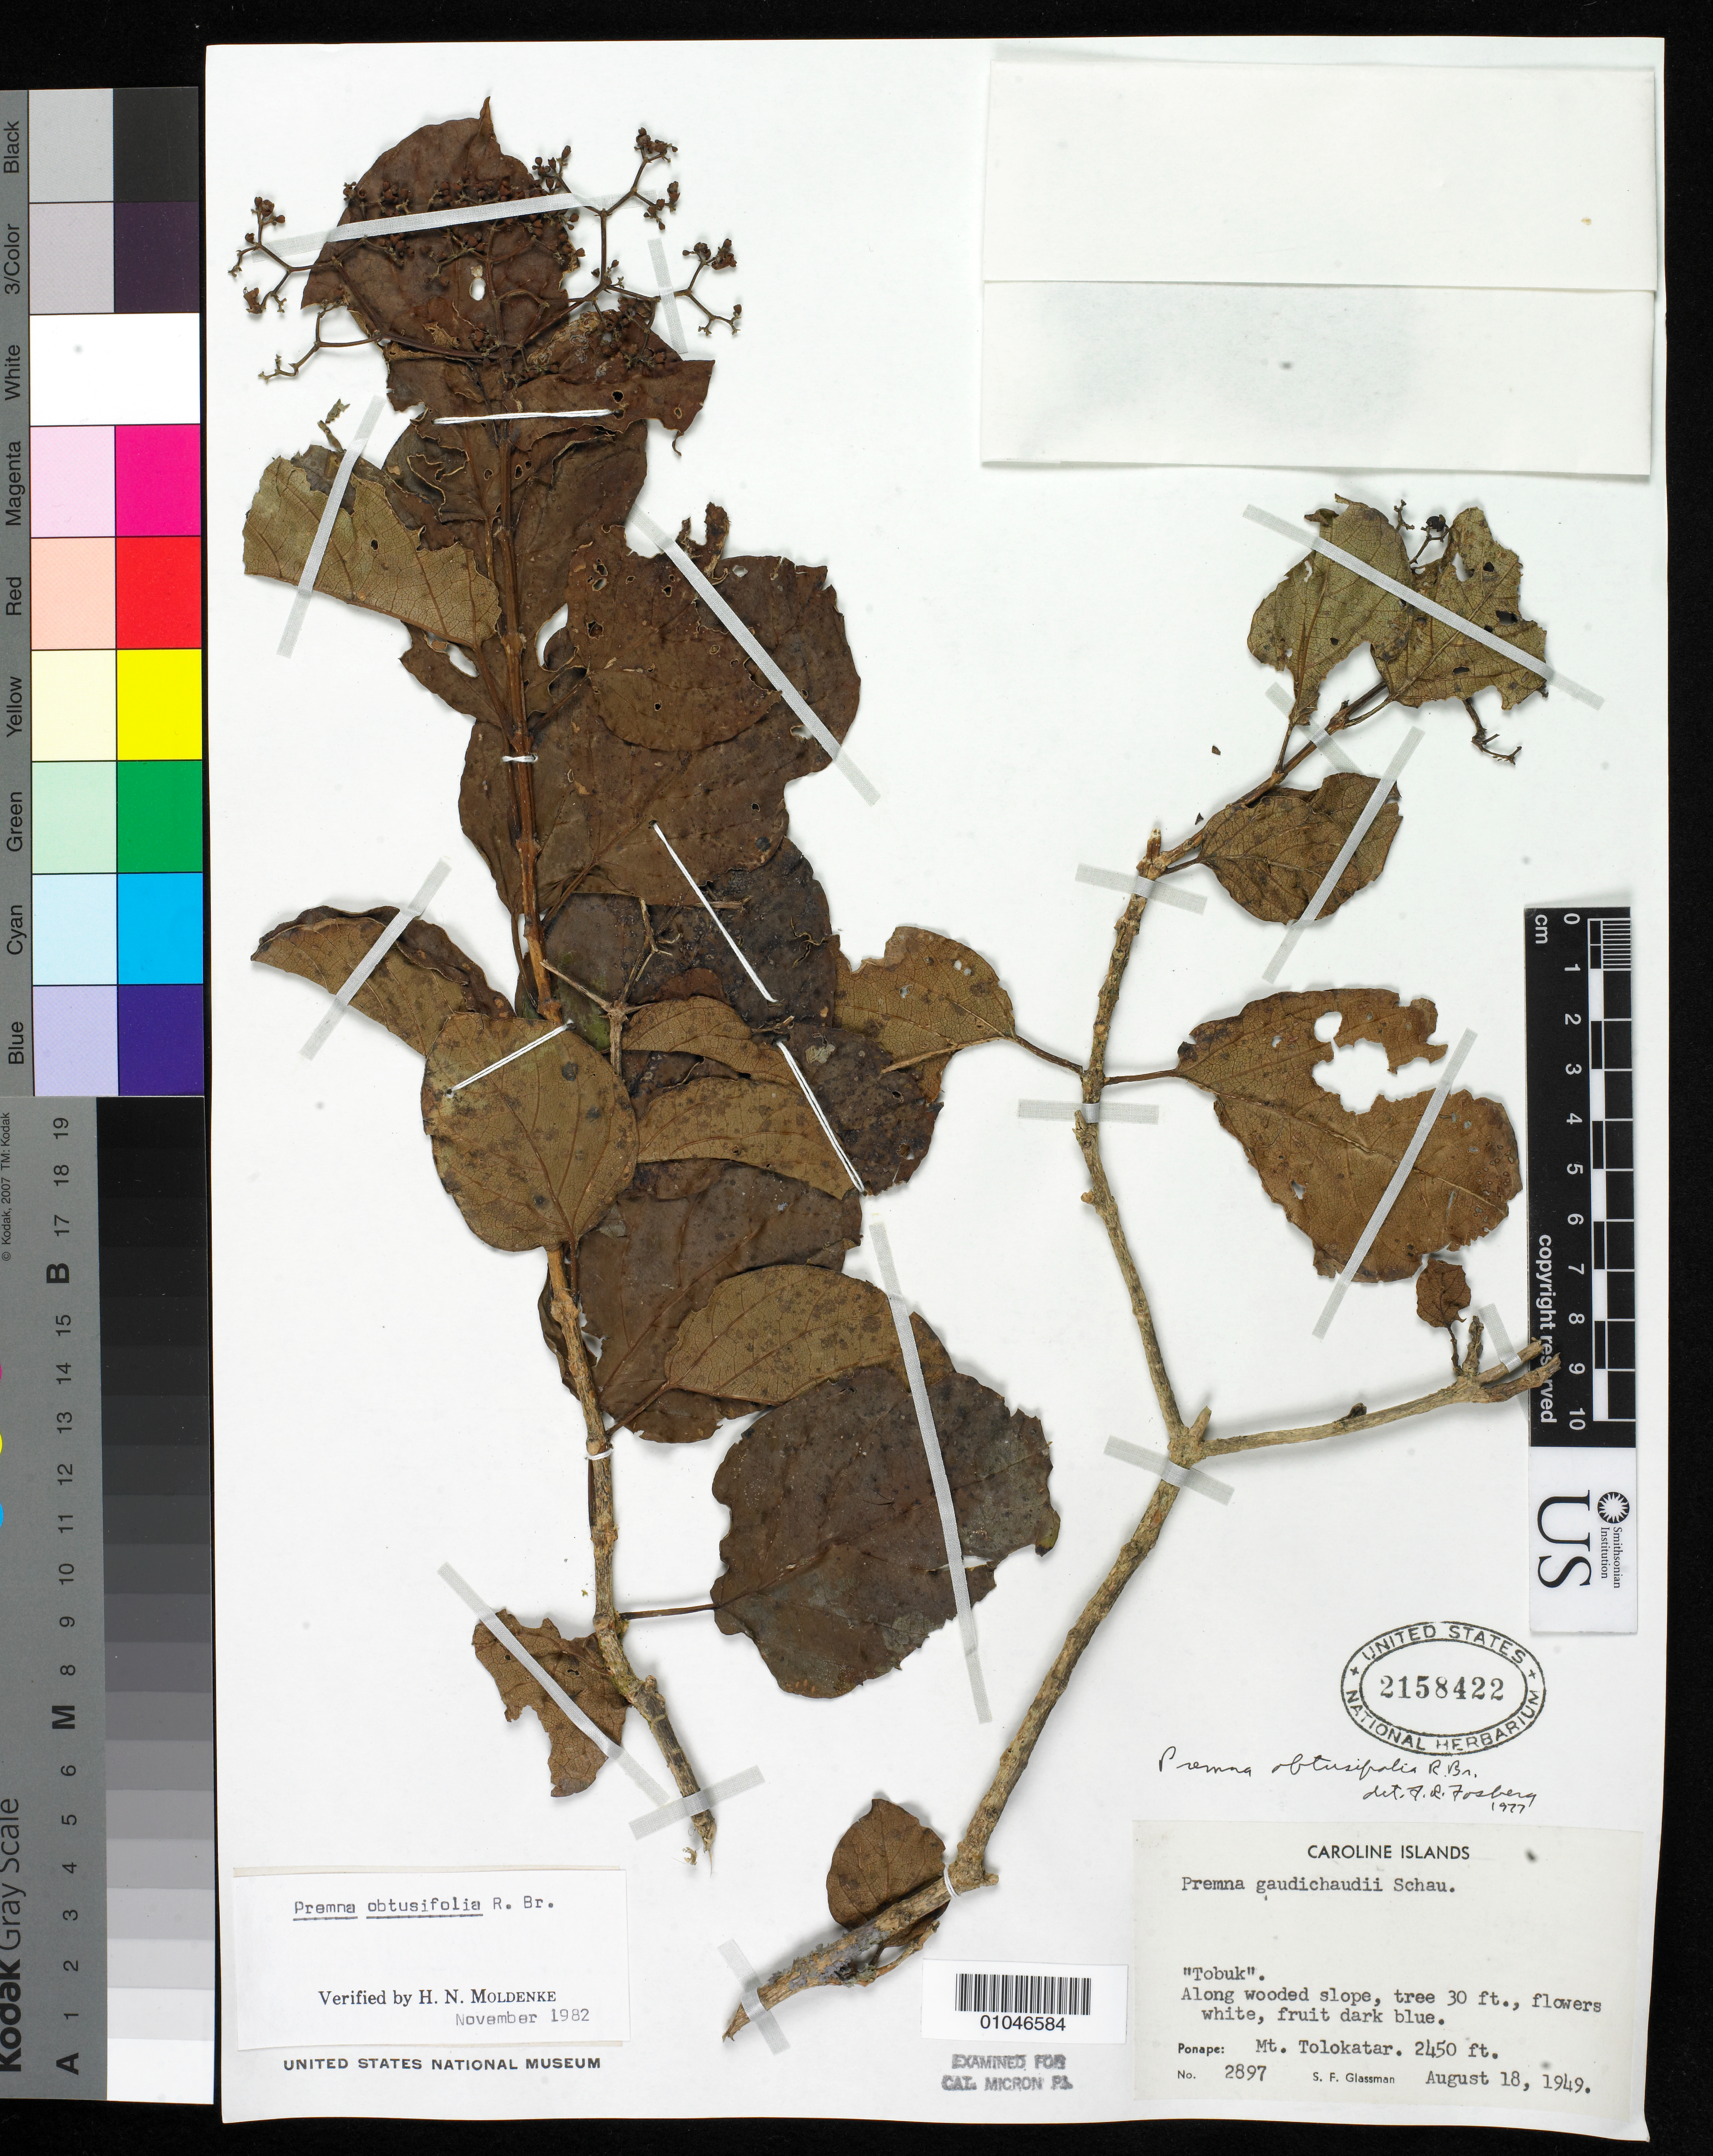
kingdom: Plantae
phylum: Tracheophyta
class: Magnoliopsida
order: Lamiales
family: Lamiaceae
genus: Premna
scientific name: Premna obtusifolia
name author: R. Br.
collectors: S. F. Glassman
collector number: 2897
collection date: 1949-08-18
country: Micronesia, Federated States of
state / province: Pohnpei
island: Pohnpei [Ponape]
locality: Mt. Tolokatar (see Notes tab)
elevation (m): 747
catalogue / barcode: US 2158422